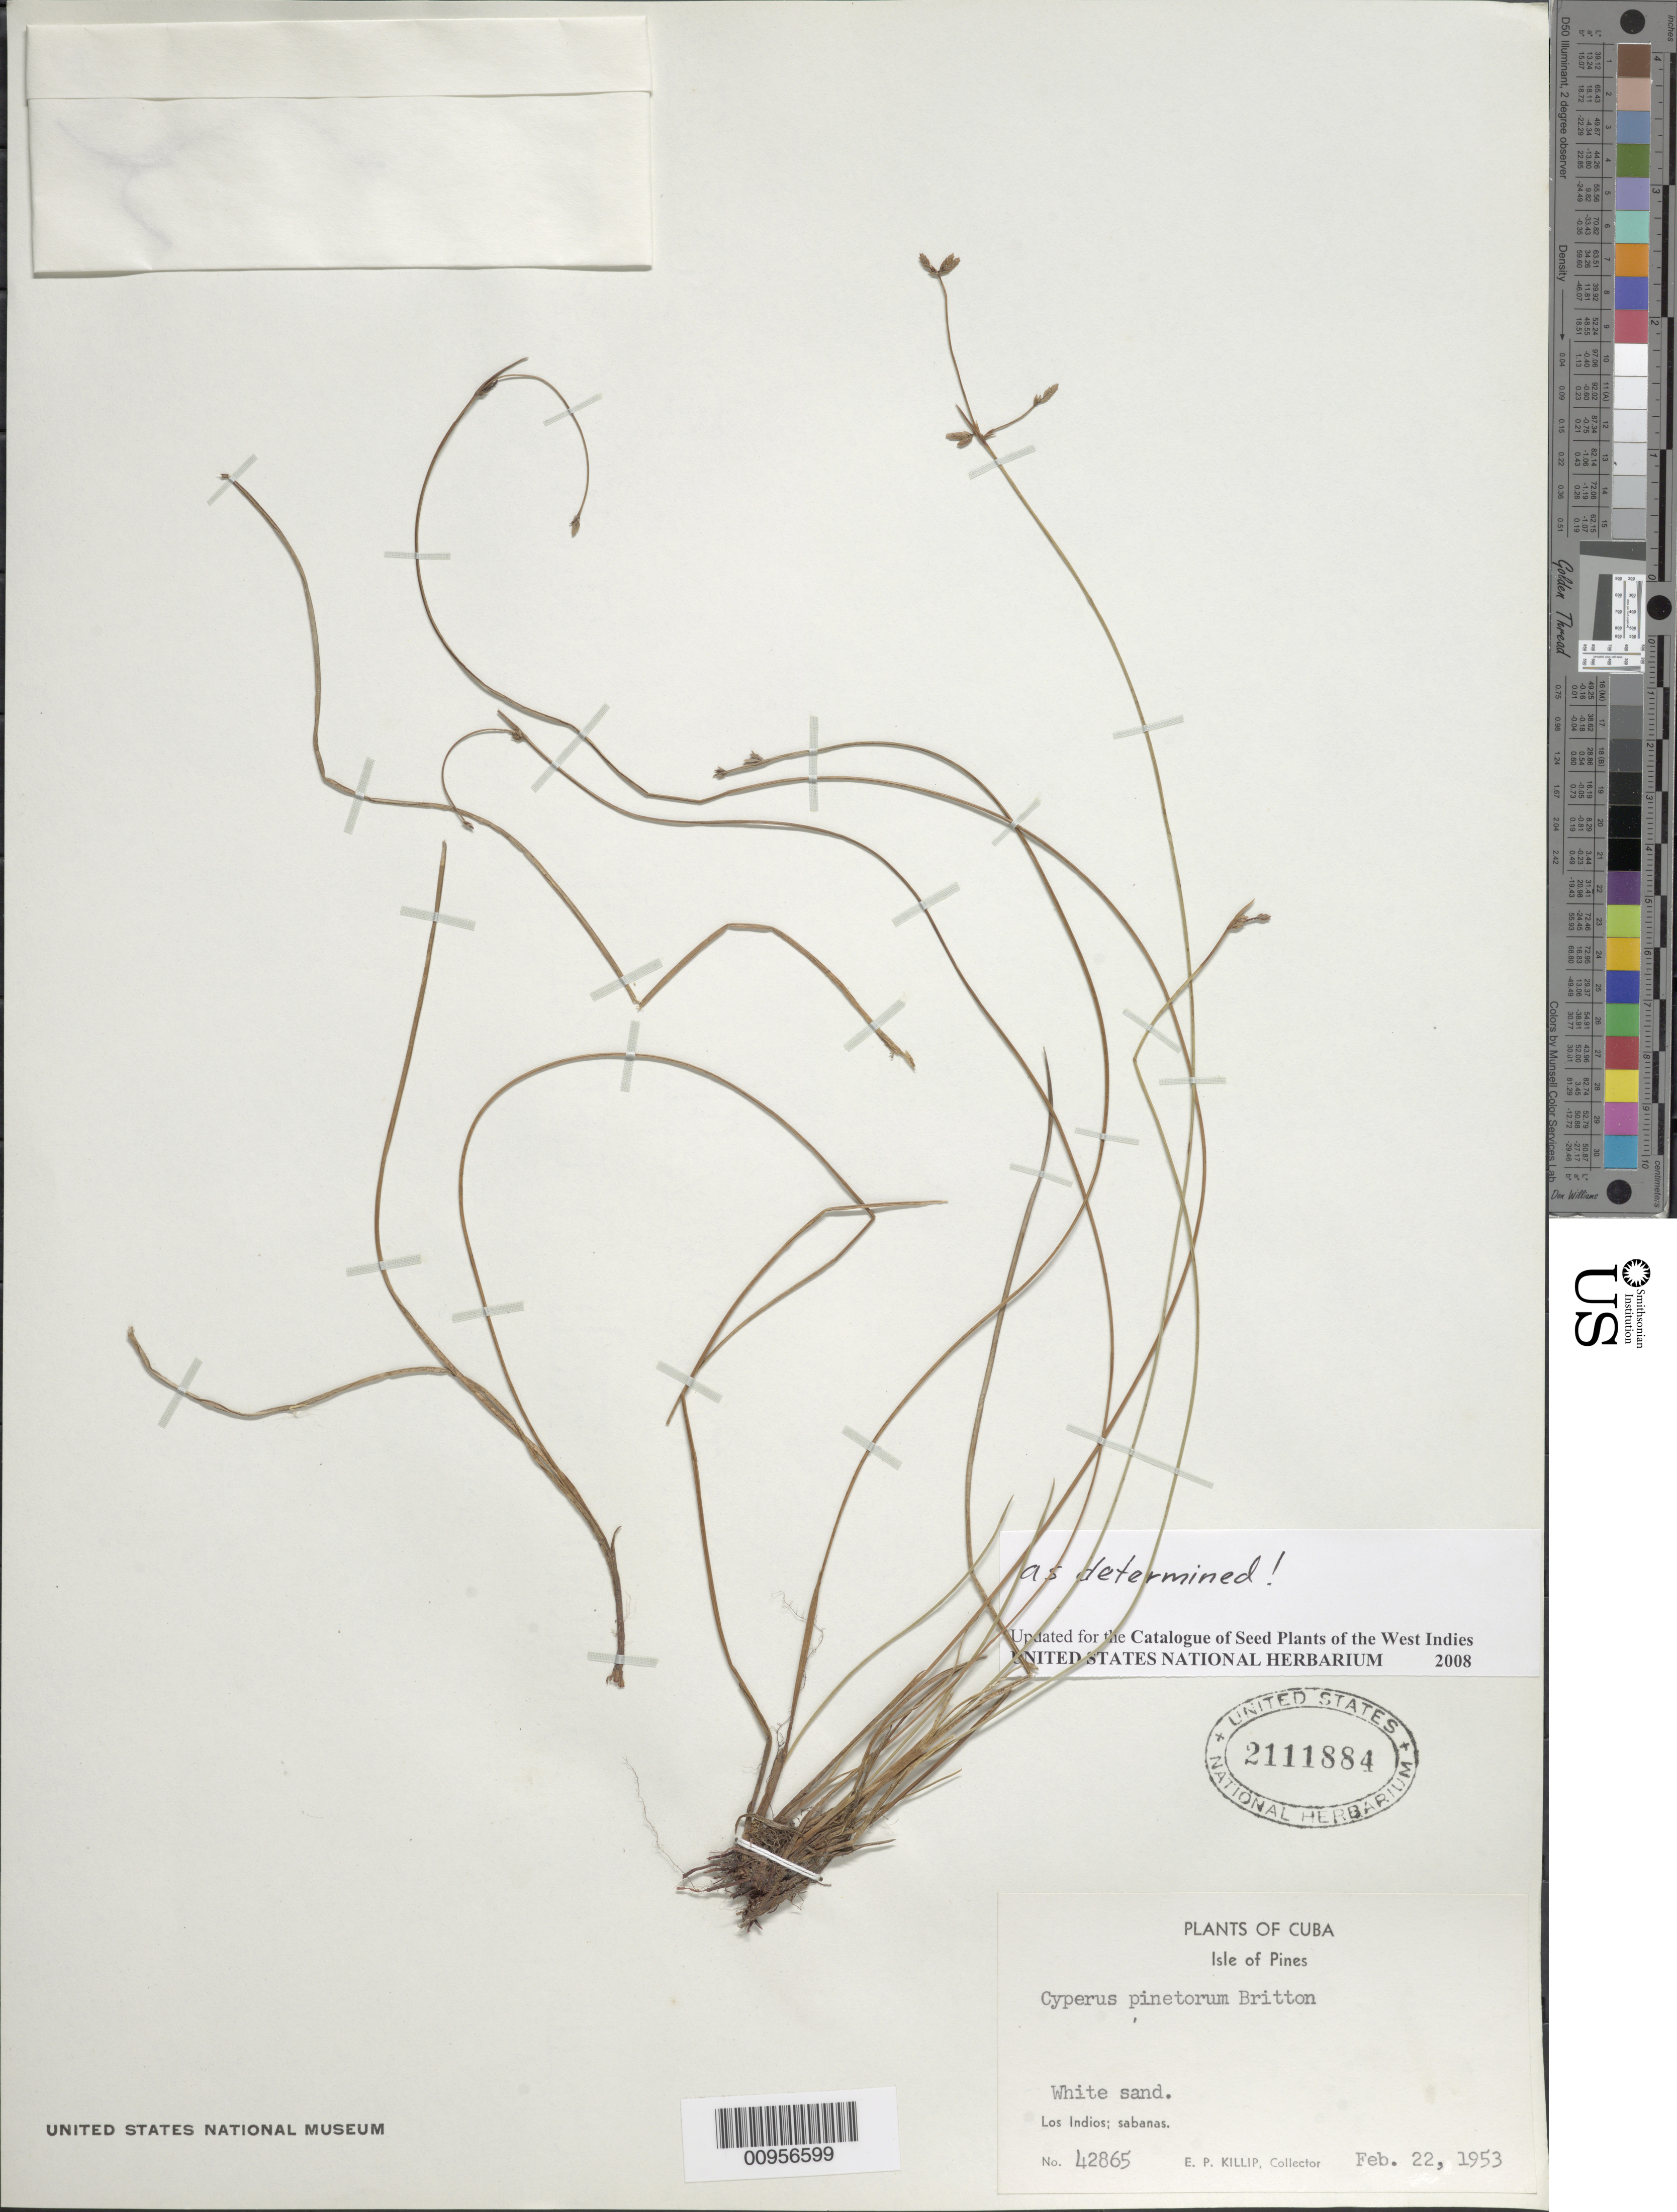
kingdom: Plantae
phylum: Tracheophyta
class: Liliopsida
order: Poales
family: Cyperaceae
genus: Cyperus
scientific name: Cyperus pinetorum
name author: Britton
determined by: Strong, M. T., (US), Smithsonian Institution - National Museum of Natural History (UNITED STATES)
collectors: E. P. Killip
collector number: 42865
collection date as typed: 22 Feb 1953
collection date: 1953-02-22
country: Cuba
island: Isla de la Juventud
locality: Los Indios, sabanas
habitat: White sand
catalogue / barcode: US 2111884